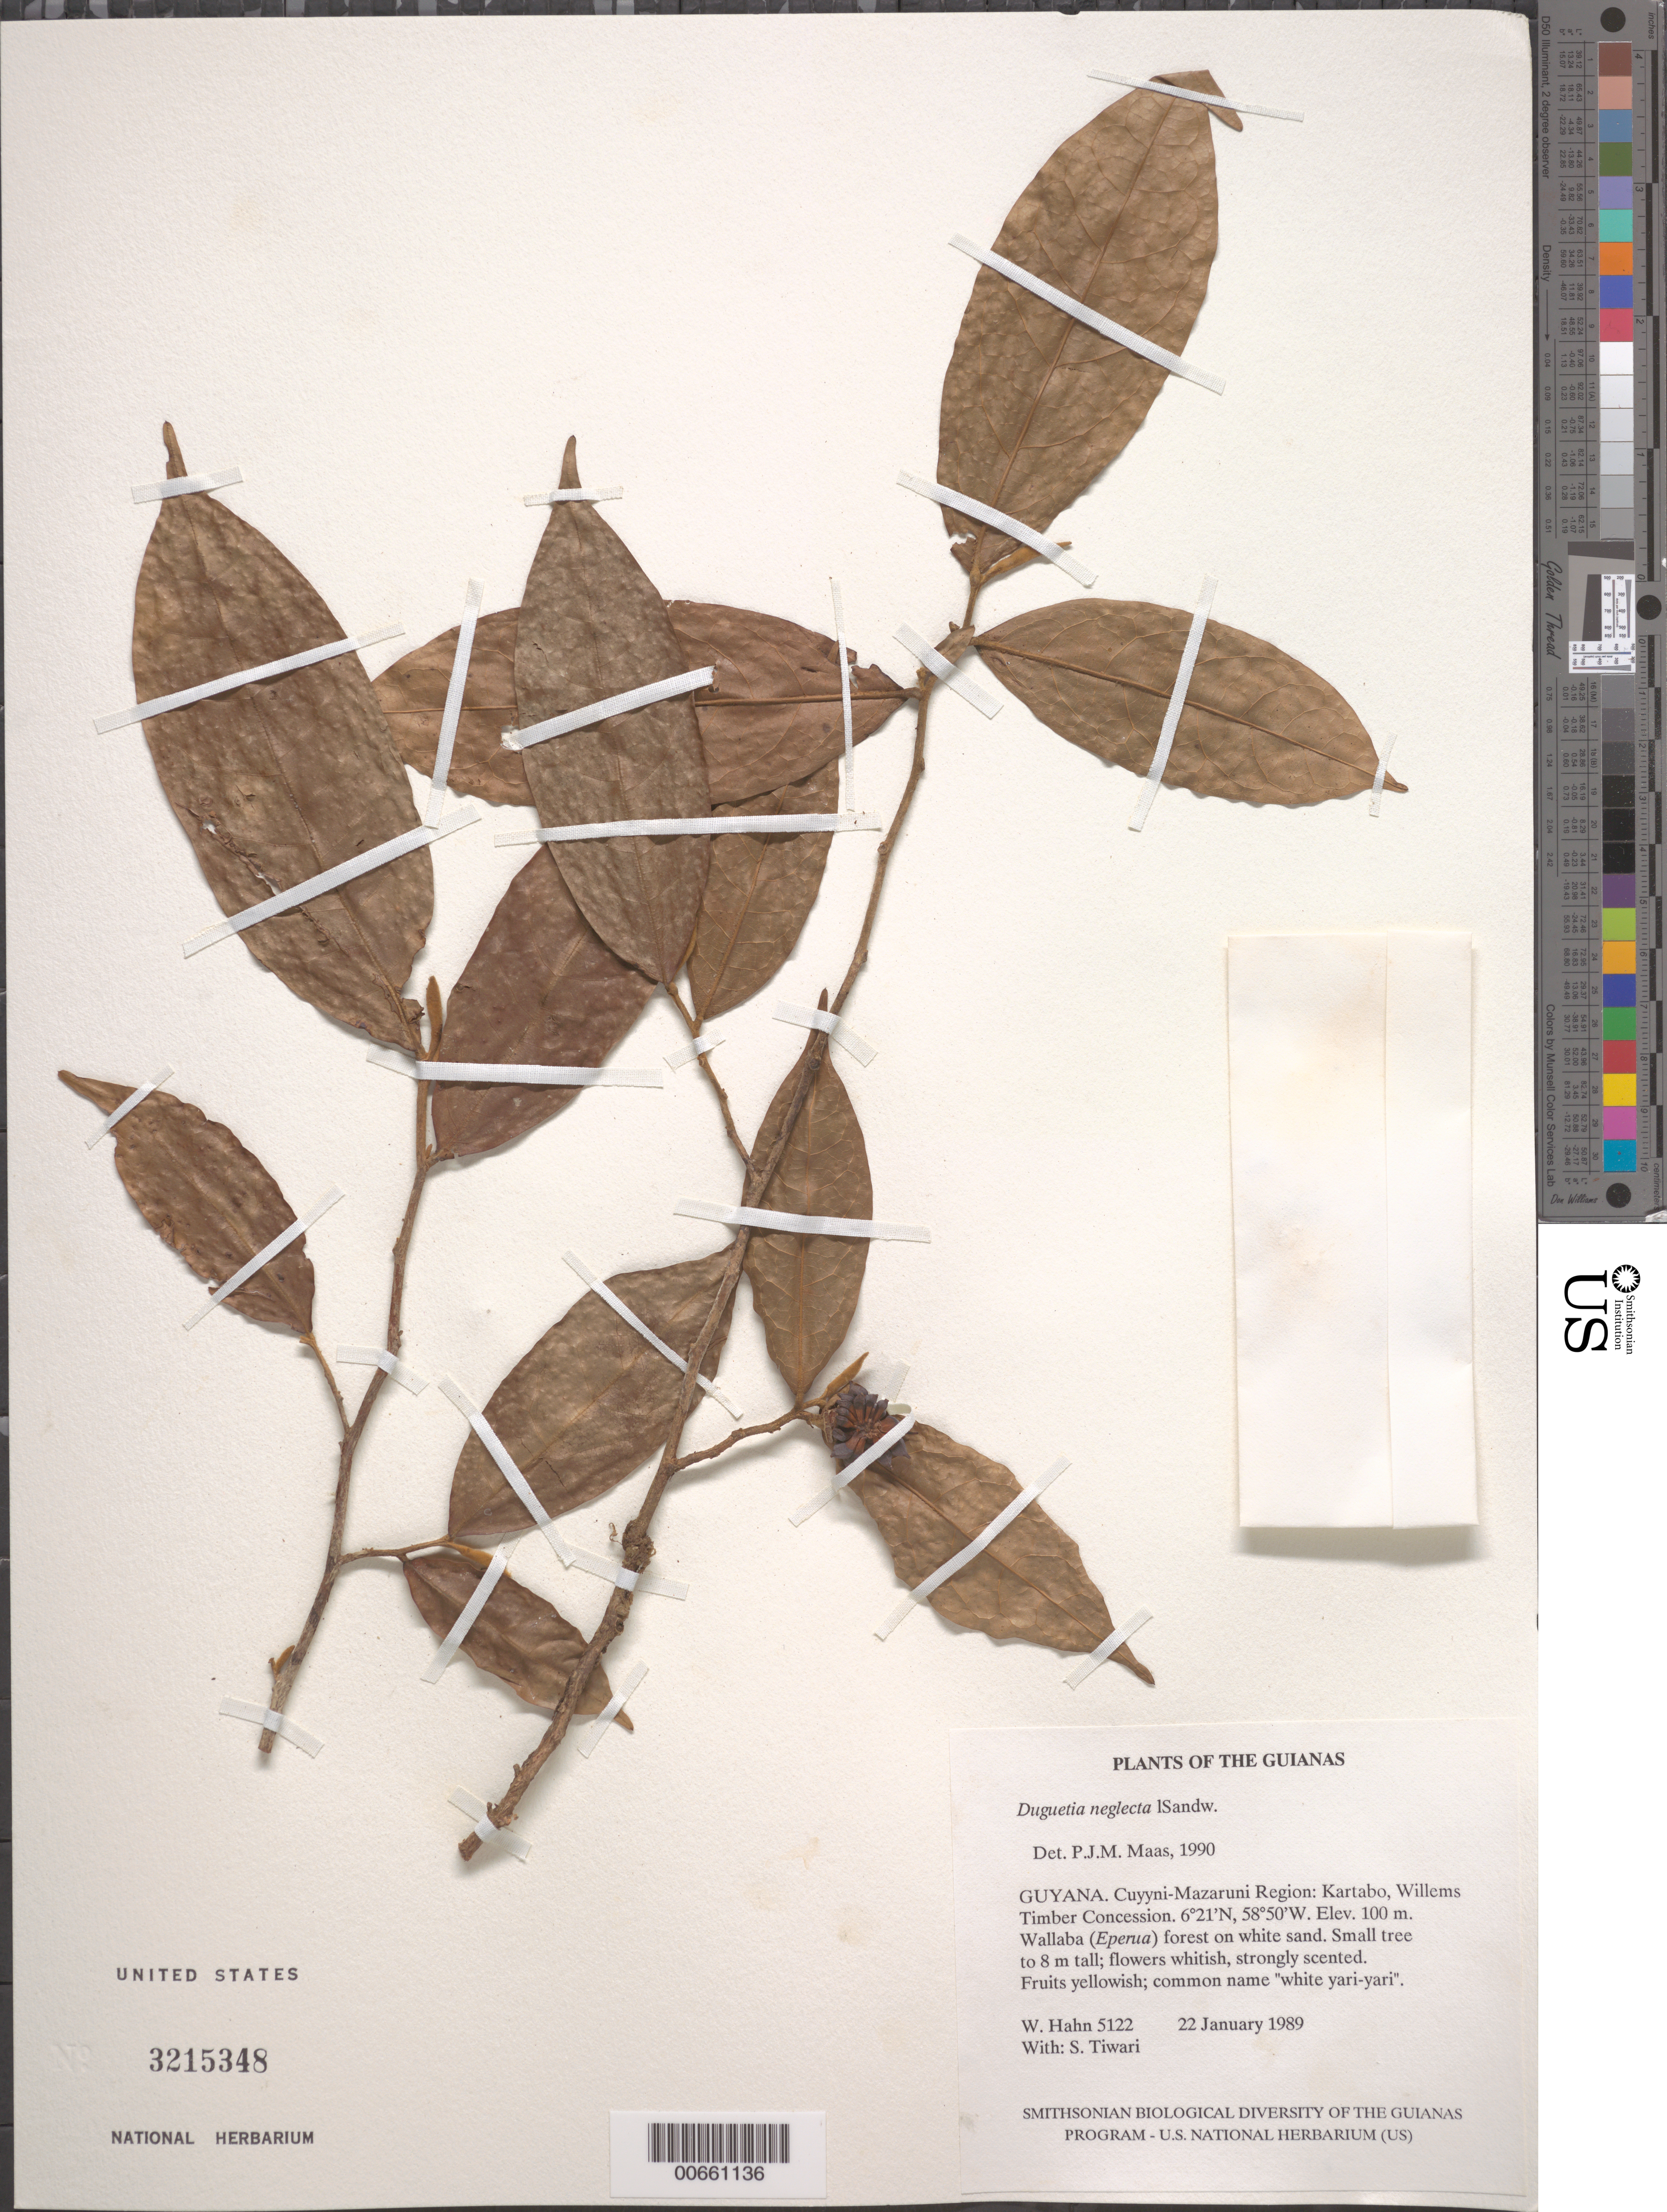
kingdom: Plantae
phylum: Tracheophyta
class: Magnoliopsida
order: Magnoliales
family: Annonaceae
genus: Duguetia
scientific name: Duguetia neglecta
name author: Sandwith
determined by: Maas, Paul J. M.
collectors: W. Hahn & S. Tiwari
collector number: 5122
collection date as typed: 22 January 1989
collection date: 1989-01-22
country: Guyana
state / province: Cuyuni-Mazaruni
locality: Kartabo, Willems Timber concession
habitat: Wallaba (Eperua) forest on white sand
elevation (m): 100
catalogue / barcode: US 3215348